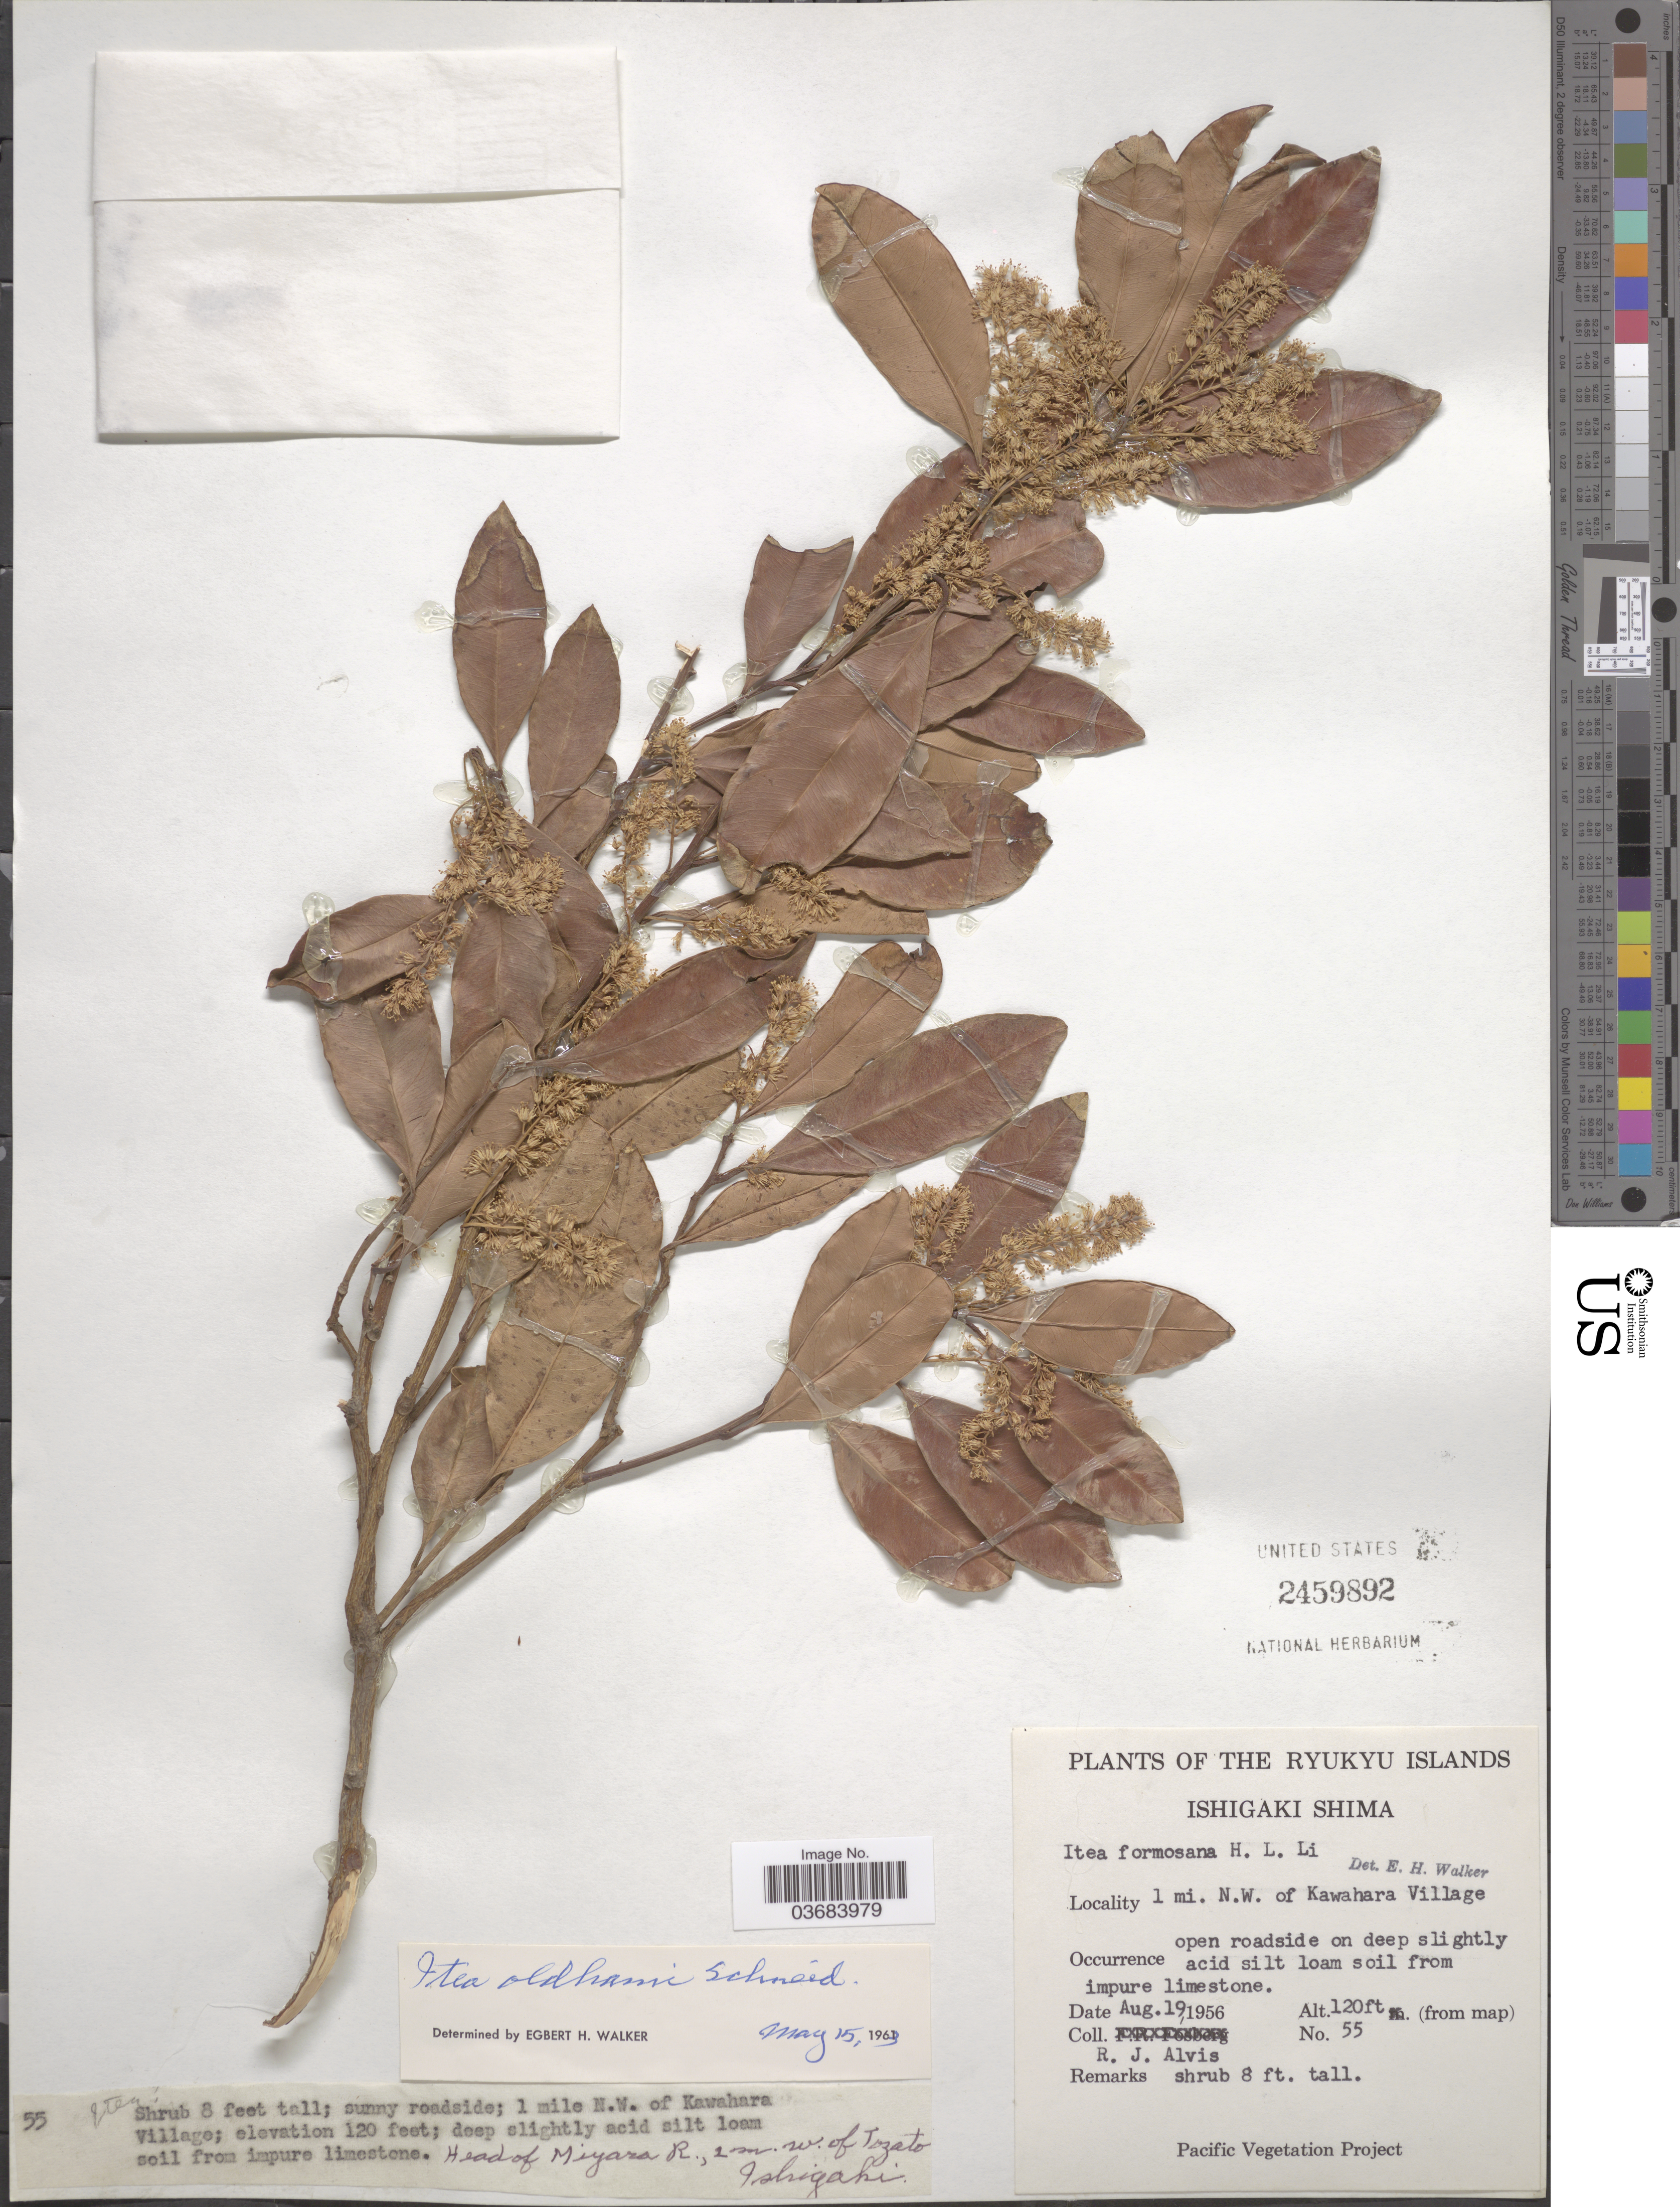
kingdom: Plantae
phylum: Tracheophyta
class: Magnoliopsida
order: Saxifragales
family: Iteaceae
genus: Itea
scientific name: Itea oldhamii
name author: C.K. Schneid.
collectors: R. Alvis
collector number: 55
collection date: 1956-08-19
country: Japan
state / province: Okinawa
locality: The Ryukyu Islands. Ishigaki Shima. 1 mi. N.W. of Kawahara Village.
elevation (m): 37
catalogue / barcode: US 2459892